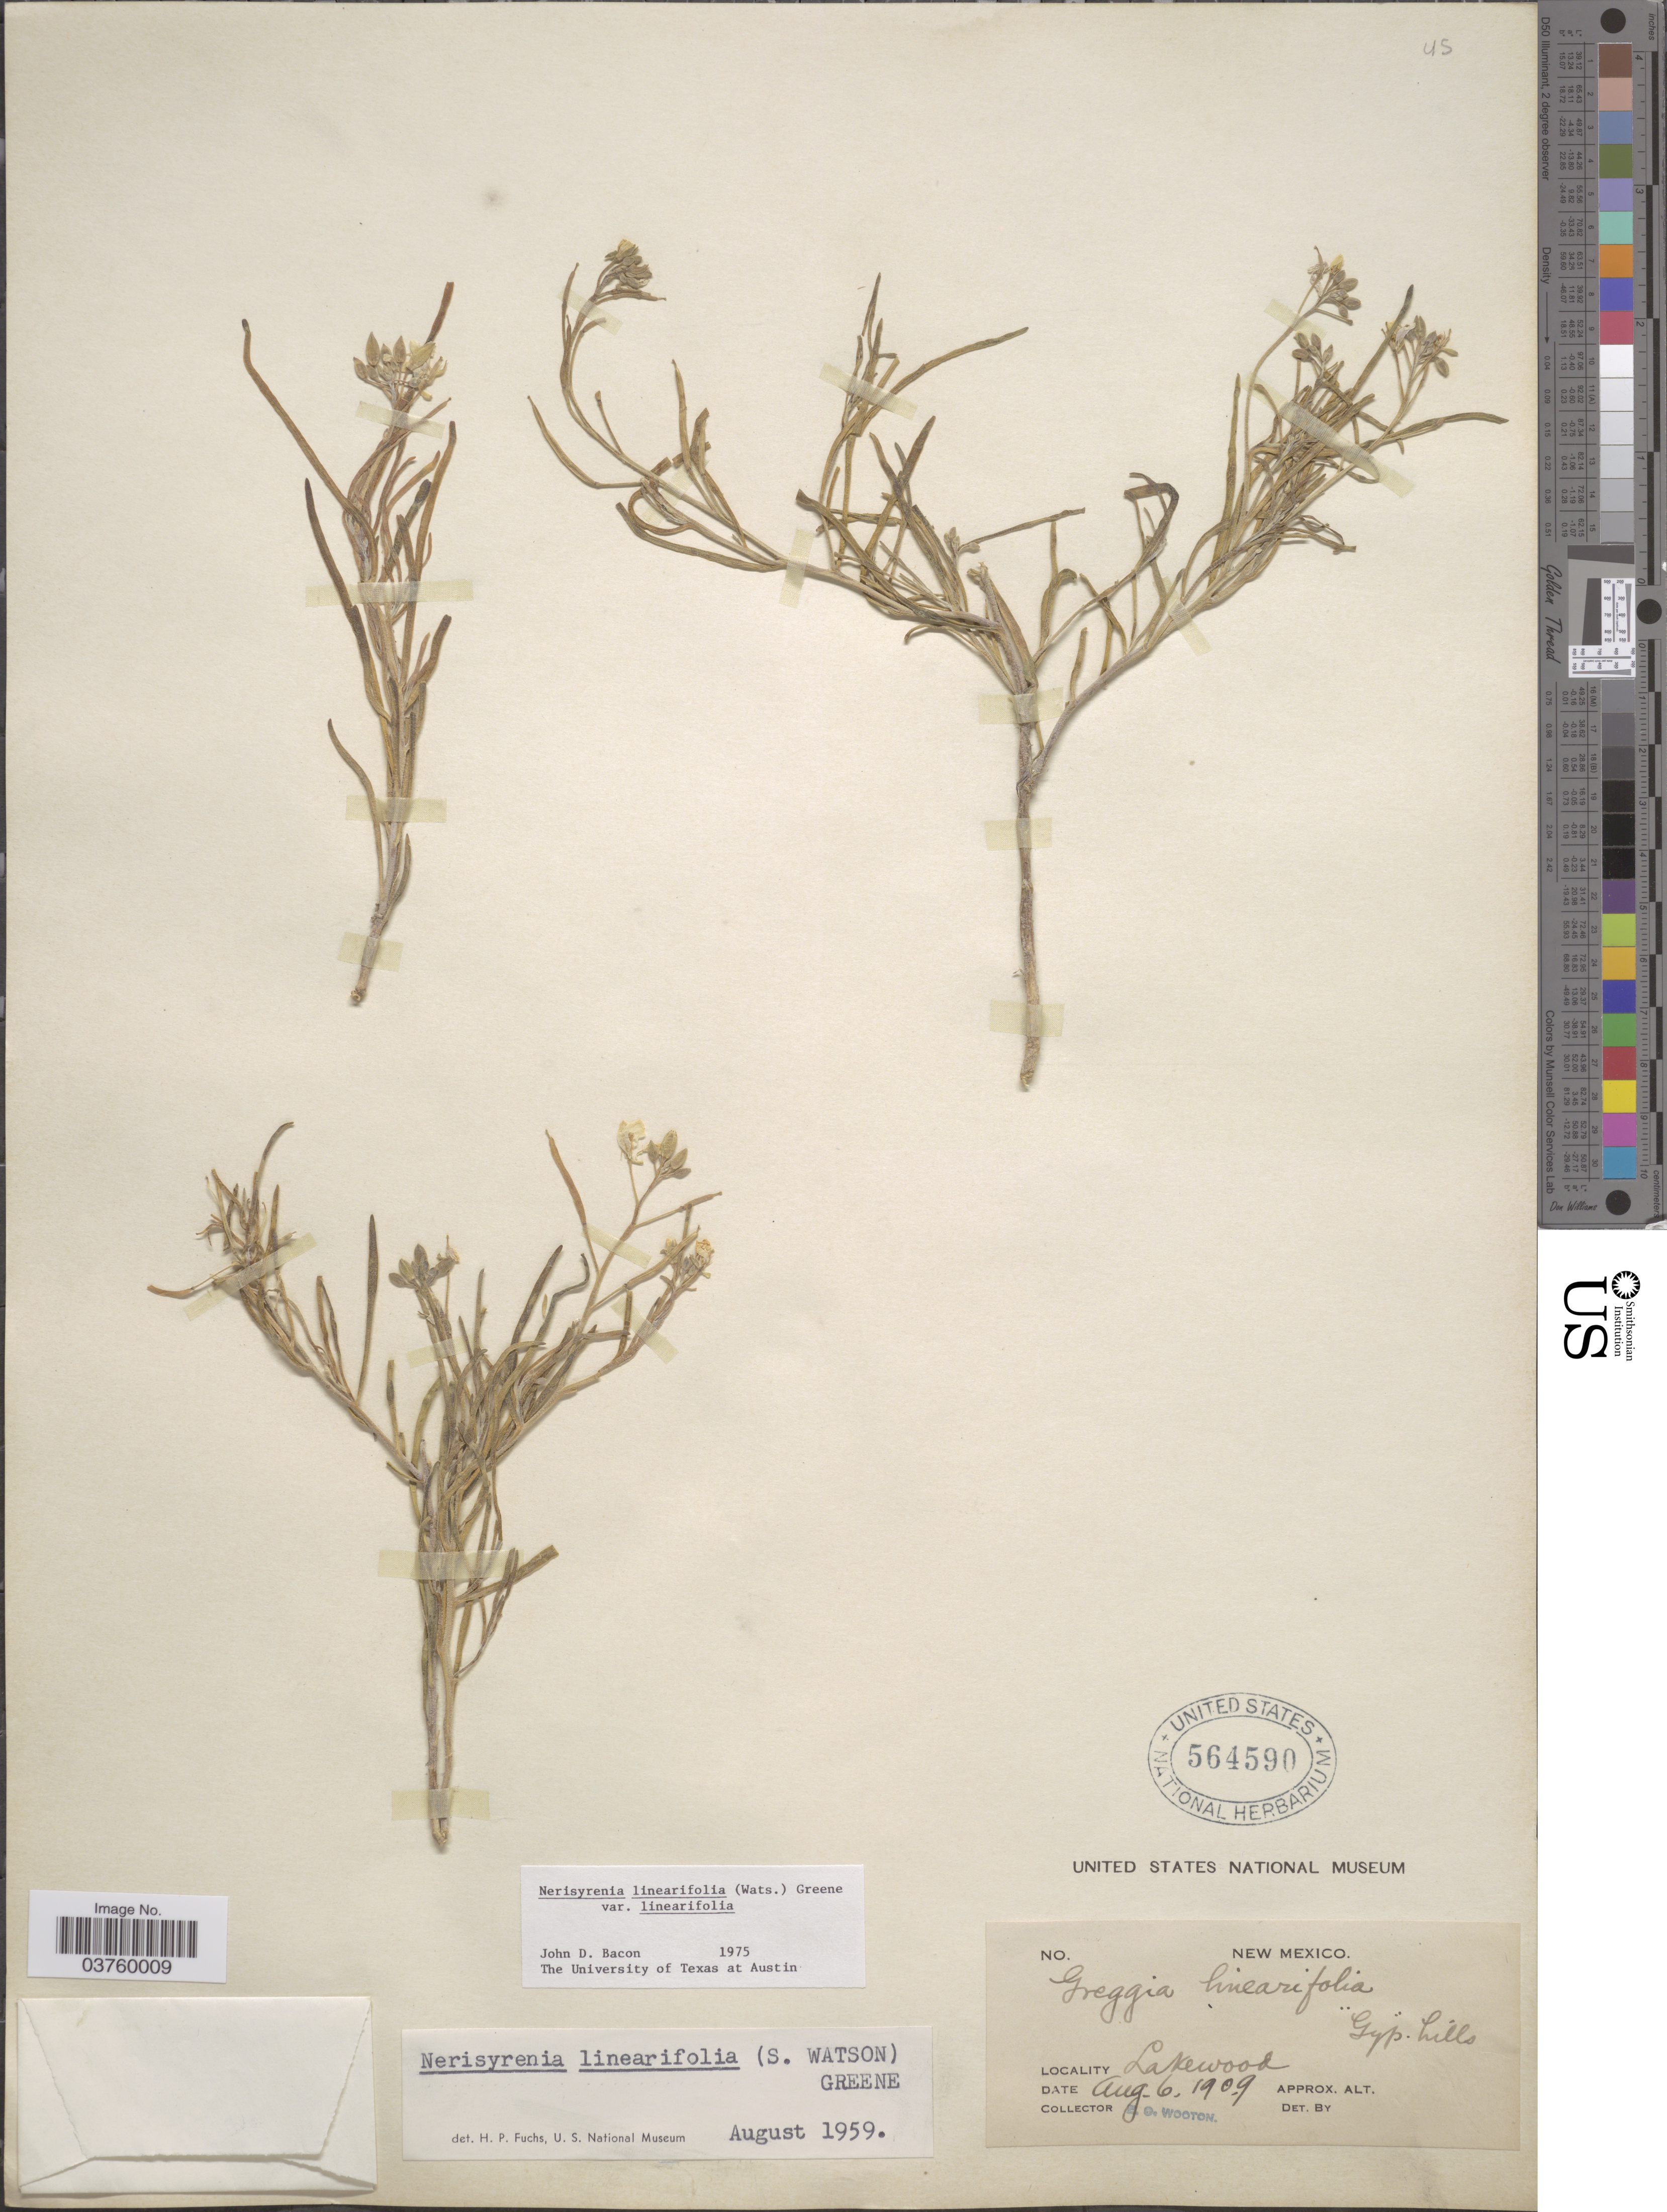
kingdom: Plantae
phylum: Tracheophyta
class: Magnoliopsida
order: Brassicales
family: Brassicaceae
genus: Nerisyrenia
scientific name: Nerisyrenia linearifolia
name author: (S. Watson) Greene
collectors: E. O. Wooton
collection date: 1909-08-06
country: United States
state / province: New Mexico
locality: Lakewood.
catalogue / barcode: US 564590